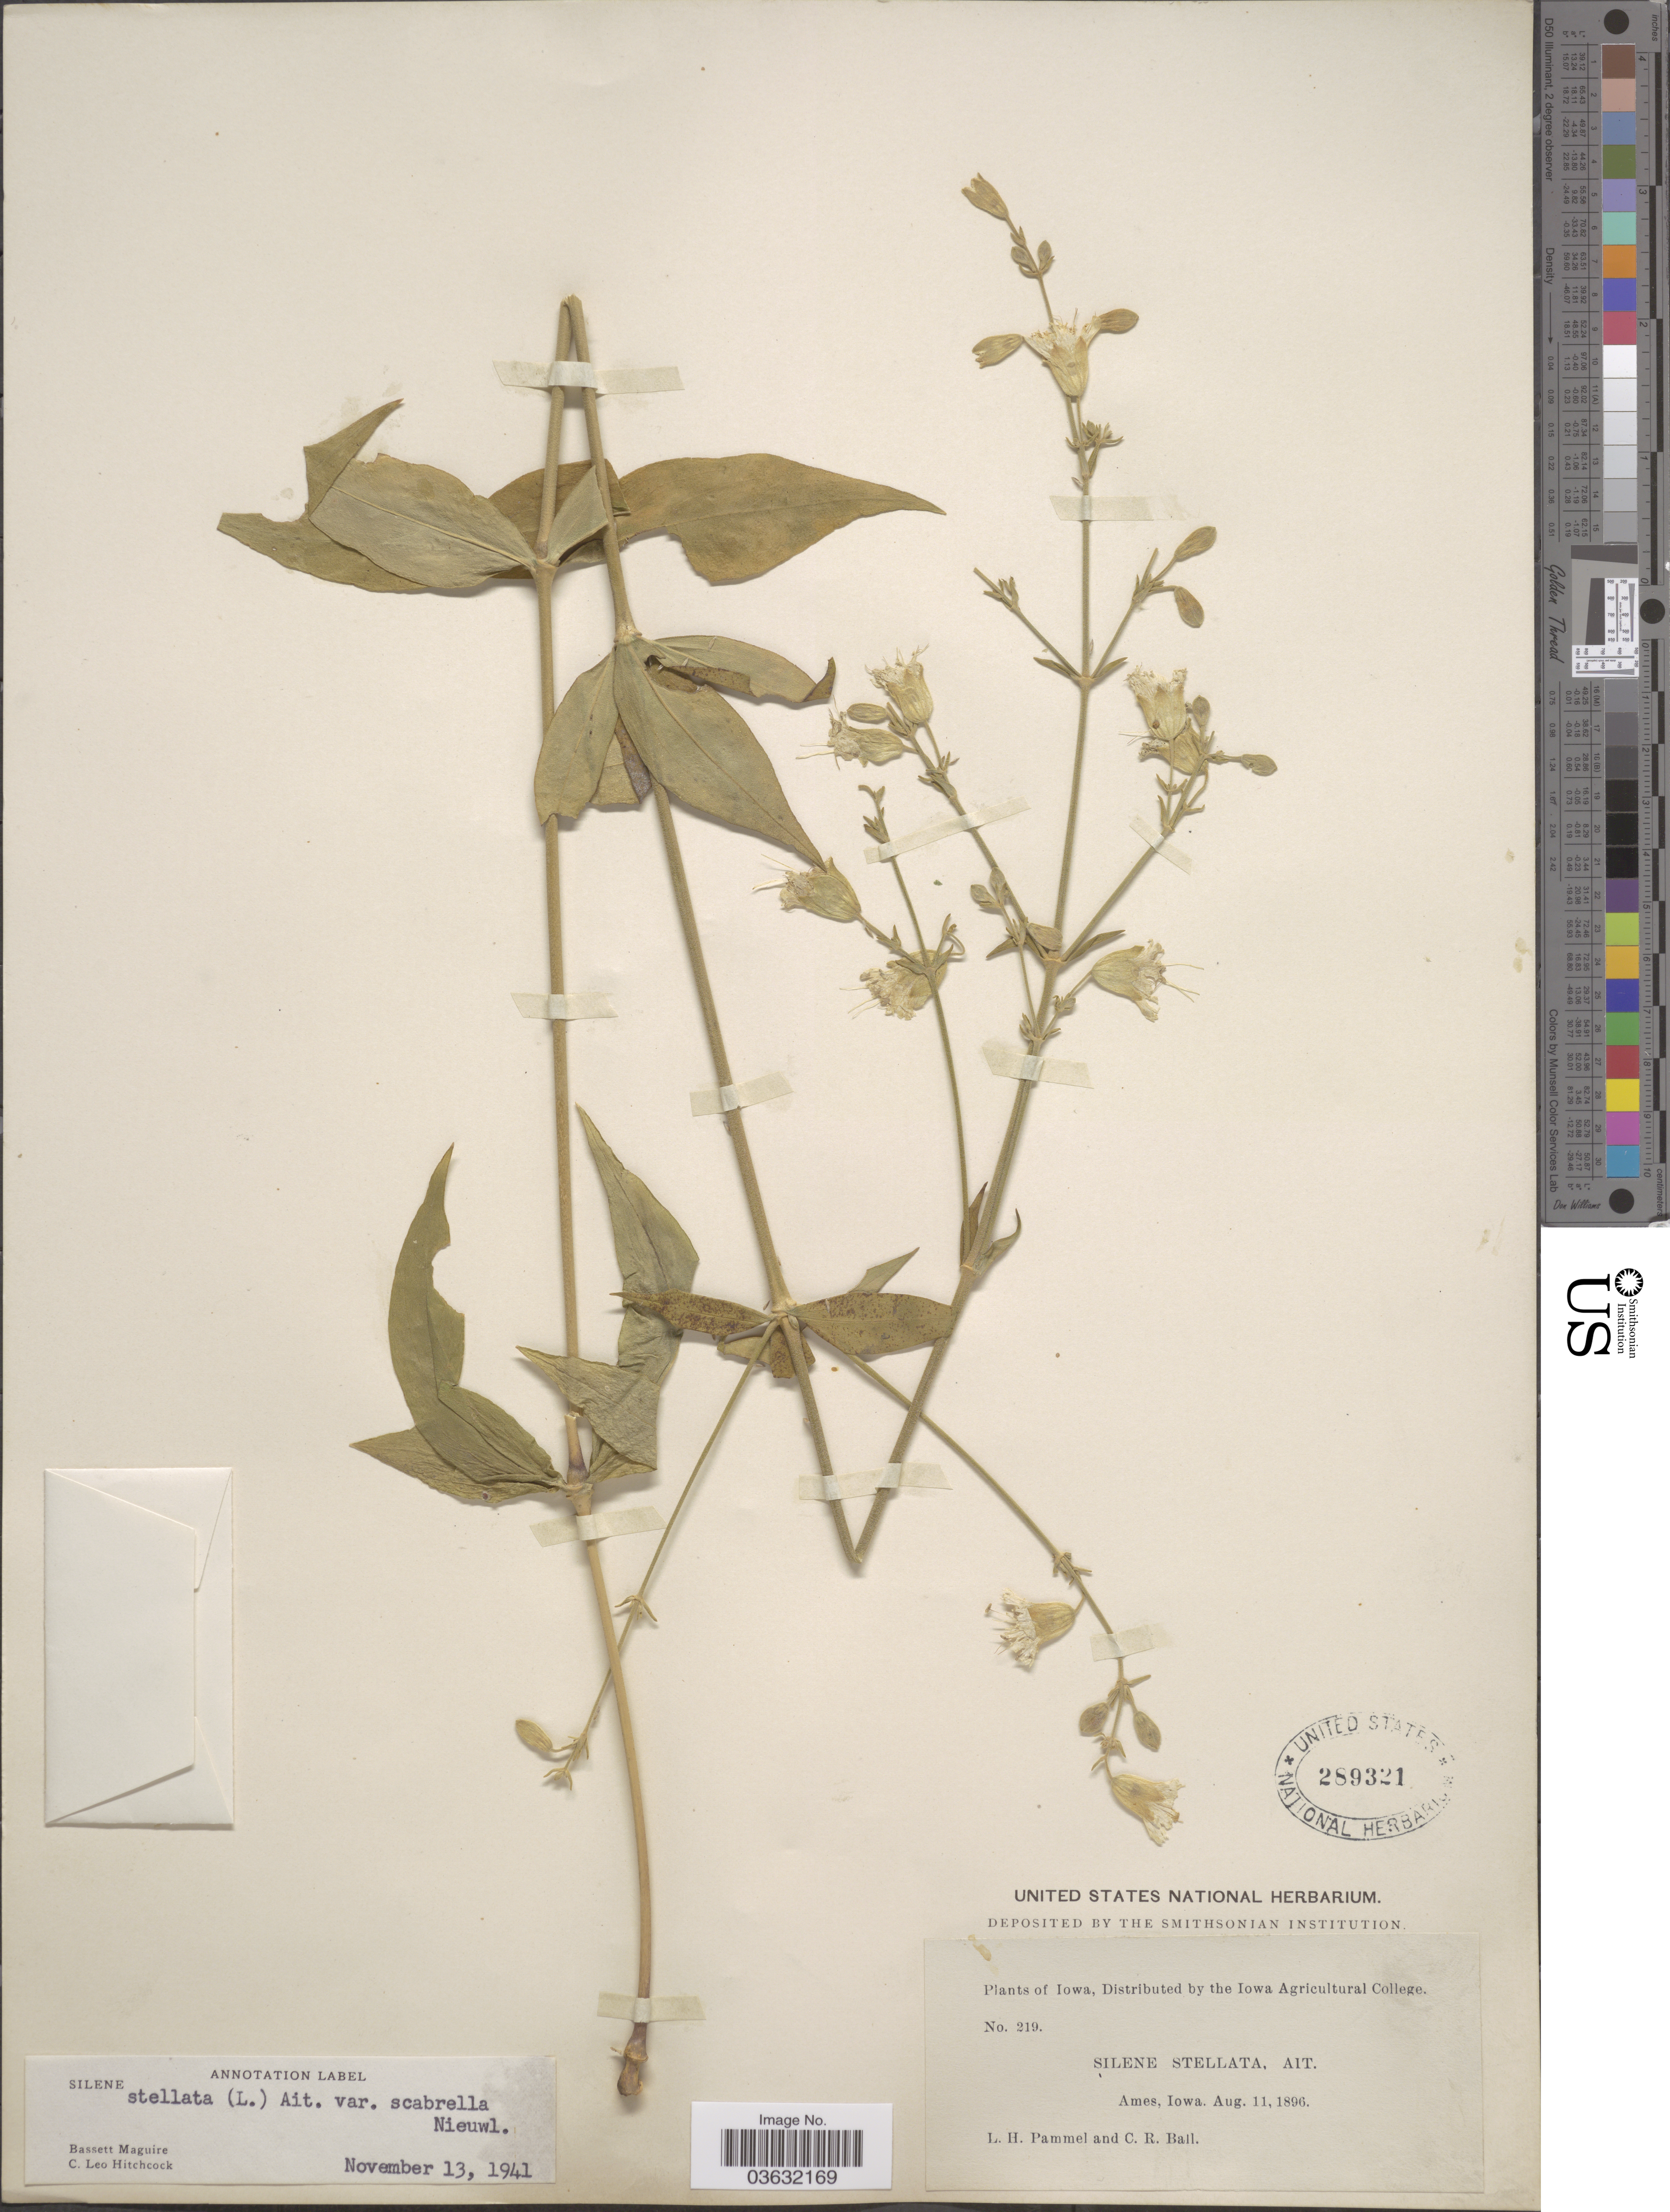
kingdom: Plantae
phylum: Tracheophyta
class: Magnoliopsida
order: Caryophyllales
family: Caryophyllaceae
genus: Silene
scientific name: Silene stellata var. scabrella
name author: (Nieuwl.) E.J. Palmer & Steyerm.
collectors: L. Pammel & C. R. Ball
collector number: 219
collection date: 1896-08-11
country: United States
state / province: Iowa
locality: Ames.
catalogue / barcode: US 289321